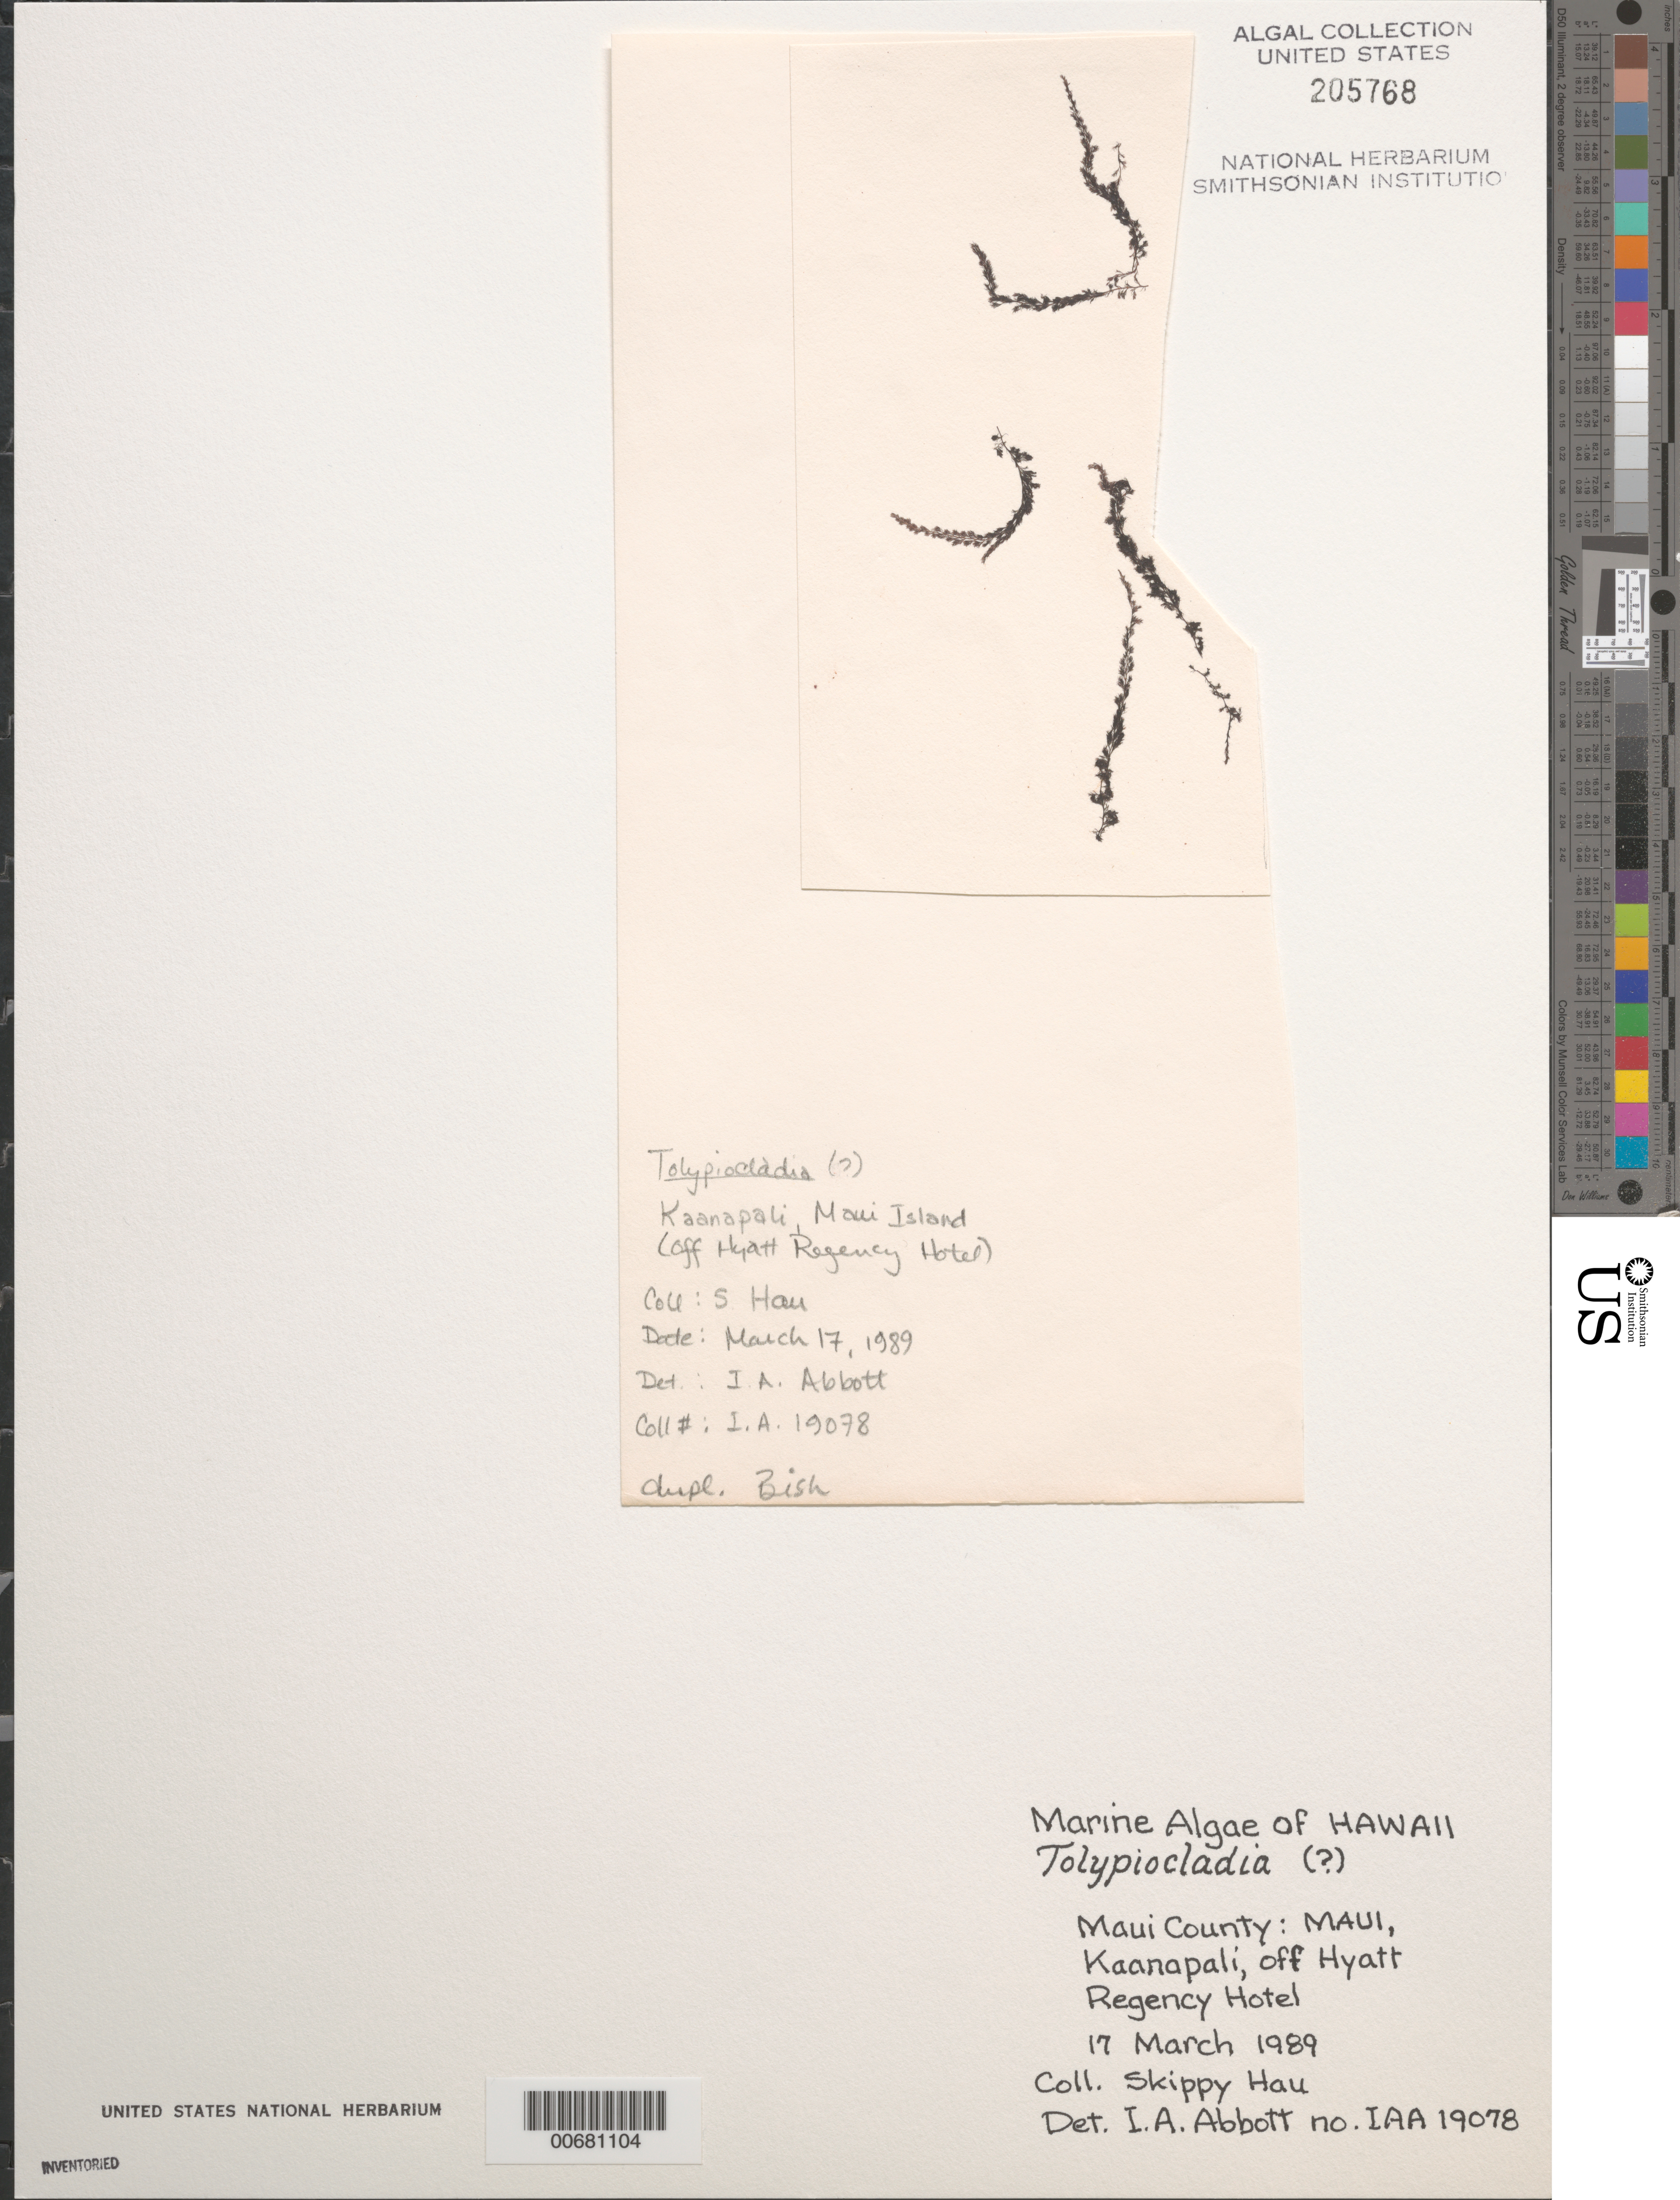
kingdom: Plantae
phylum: Rhodophyta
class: Florideophyceae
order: Ceramiales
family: Rhodomelaceae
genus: Tolypiocladia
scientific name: Tolypiocladia sp.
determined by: Abbott, Isabella A.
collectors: S. Hau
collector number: IAA 19078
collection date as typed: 17 Mar 1989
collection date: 1989-03-17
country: United States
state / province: Hawaii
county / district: Maui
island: Maui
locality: Kaanapali, off Hyatt Regency Hotel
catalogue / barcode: US 205768